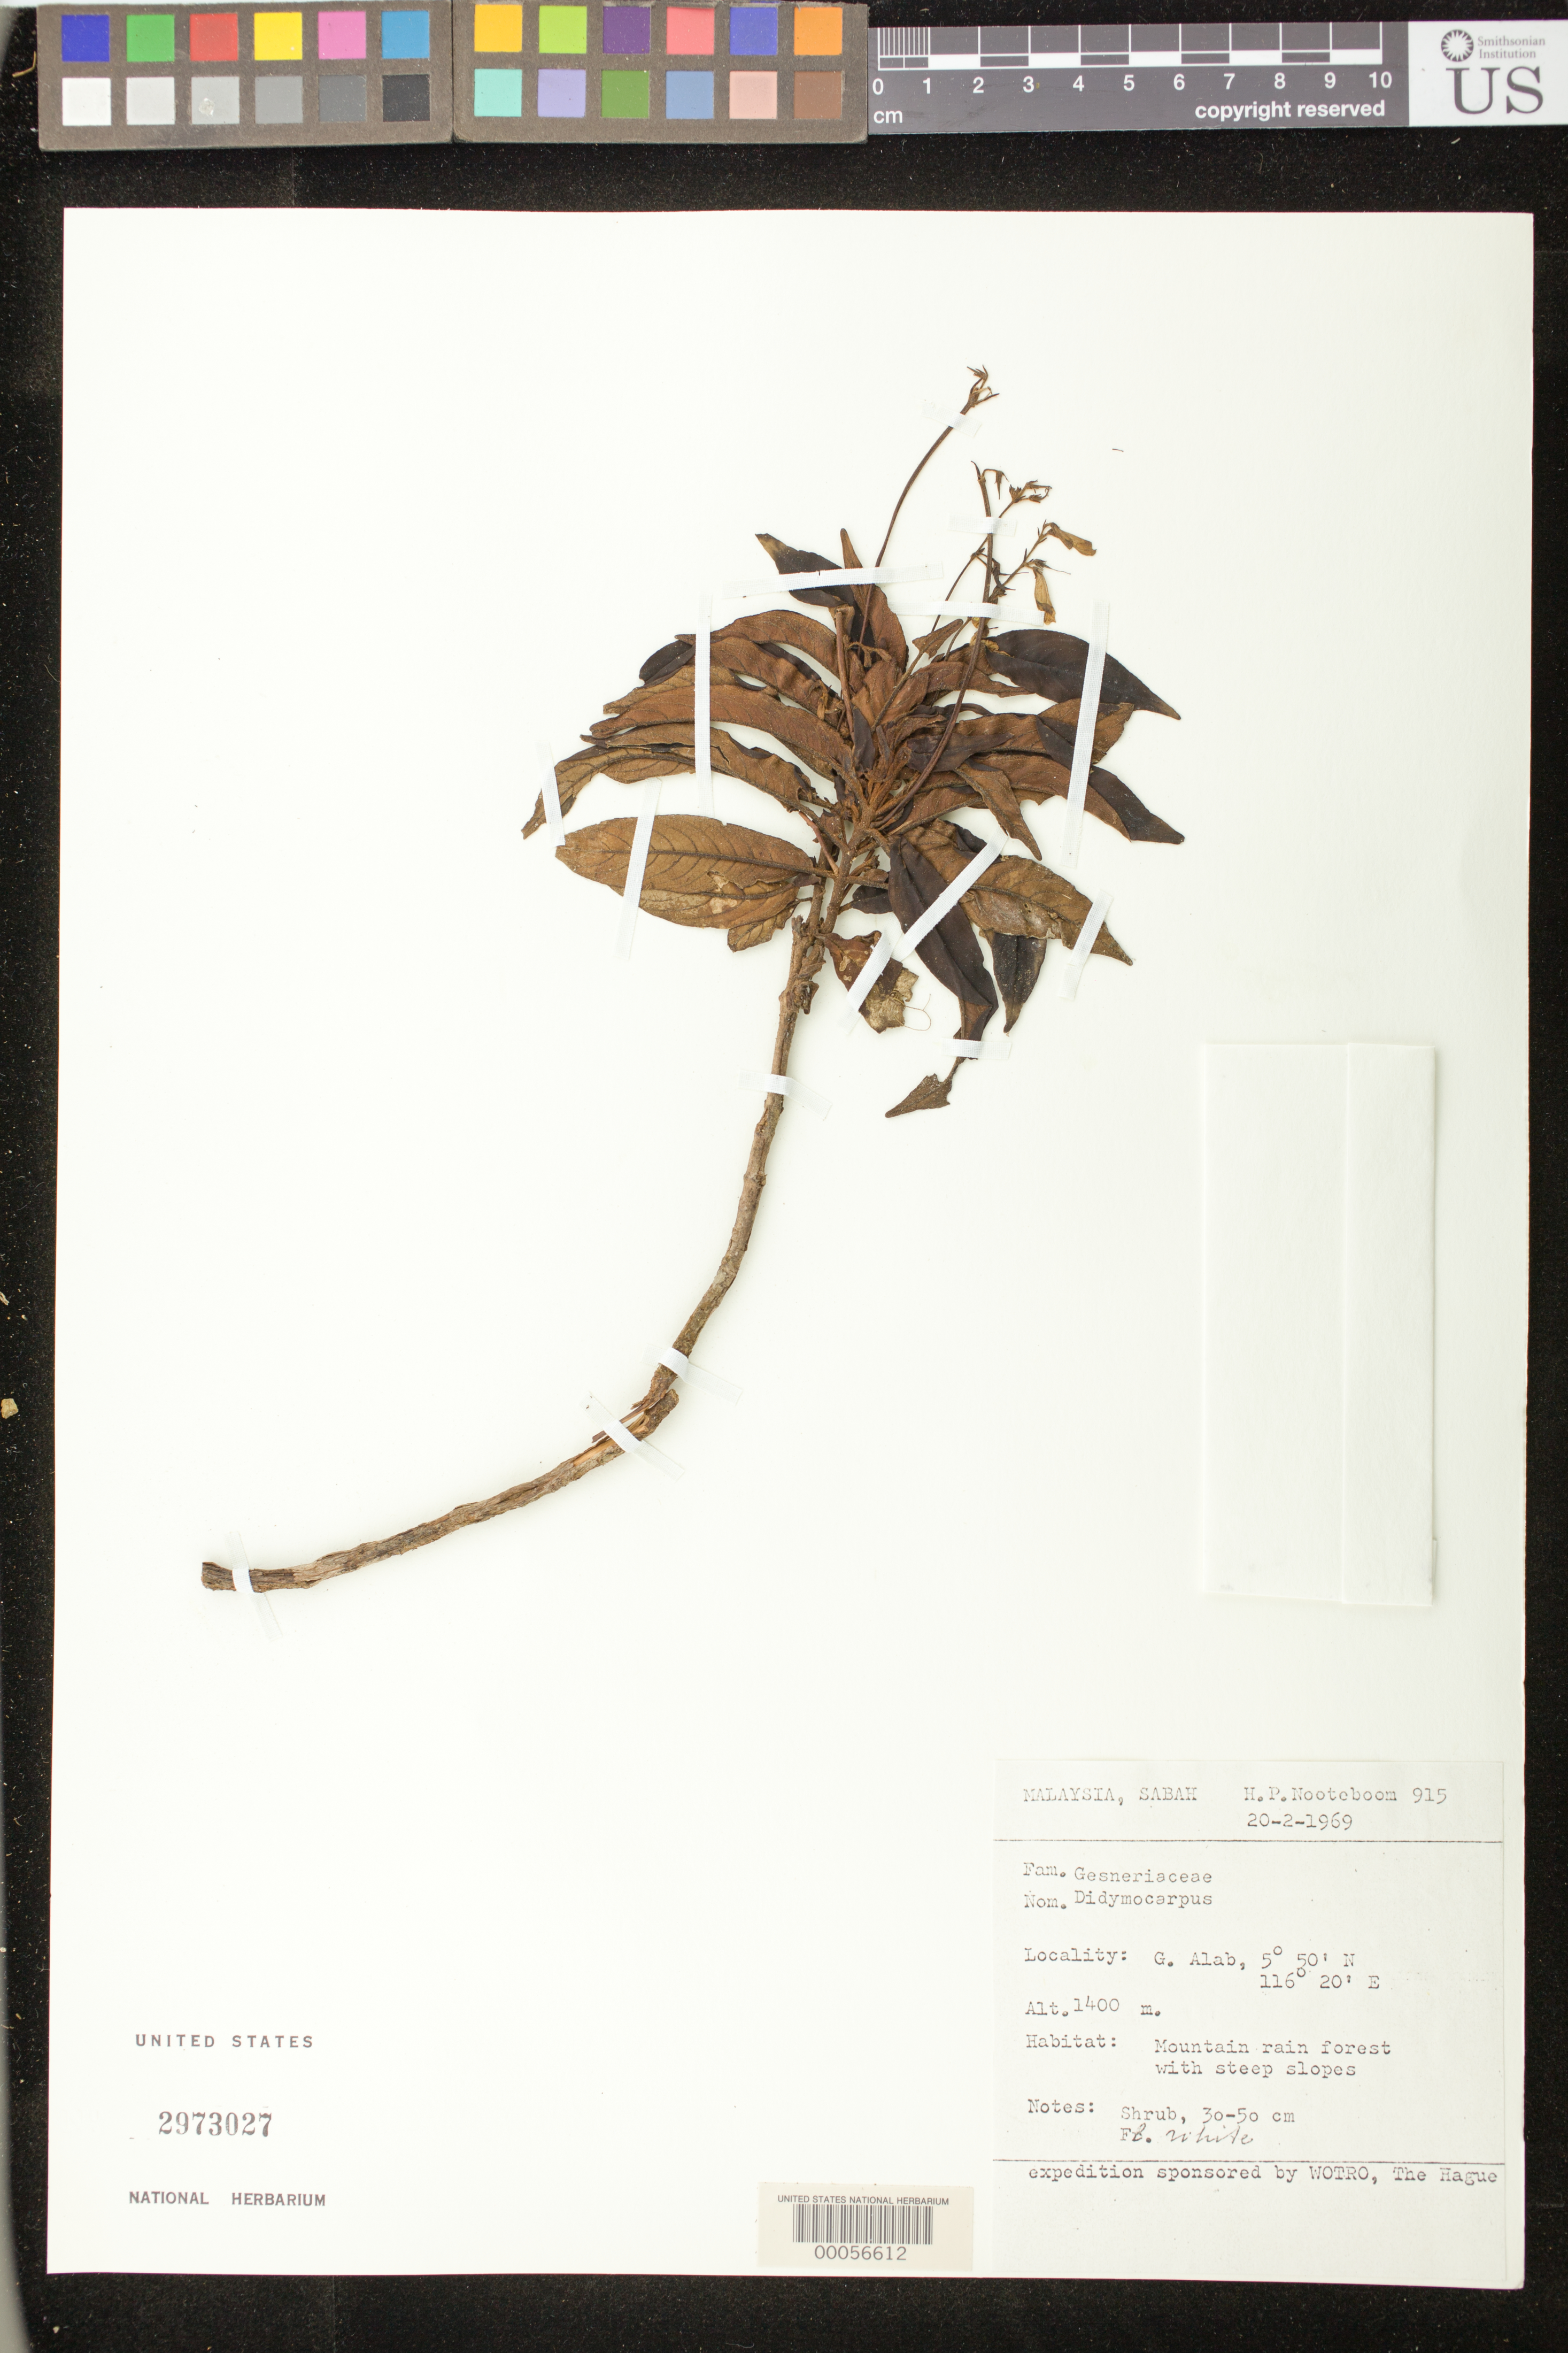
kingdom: Plantae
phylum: Tracheophyta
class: Magnoliopsida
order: Lamiales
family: Gesneriaceae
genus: Didymocarpus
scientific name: Didymocarpus sp.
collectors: H. P. Nooteboom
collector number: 915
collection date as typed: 20 Feb 1969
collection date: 1969-02-20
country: Malaysia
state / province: Sabah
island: Borneo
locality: G alab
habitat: Mountain rainforest with steep slopes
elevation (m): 1400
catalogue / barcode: US 2973027